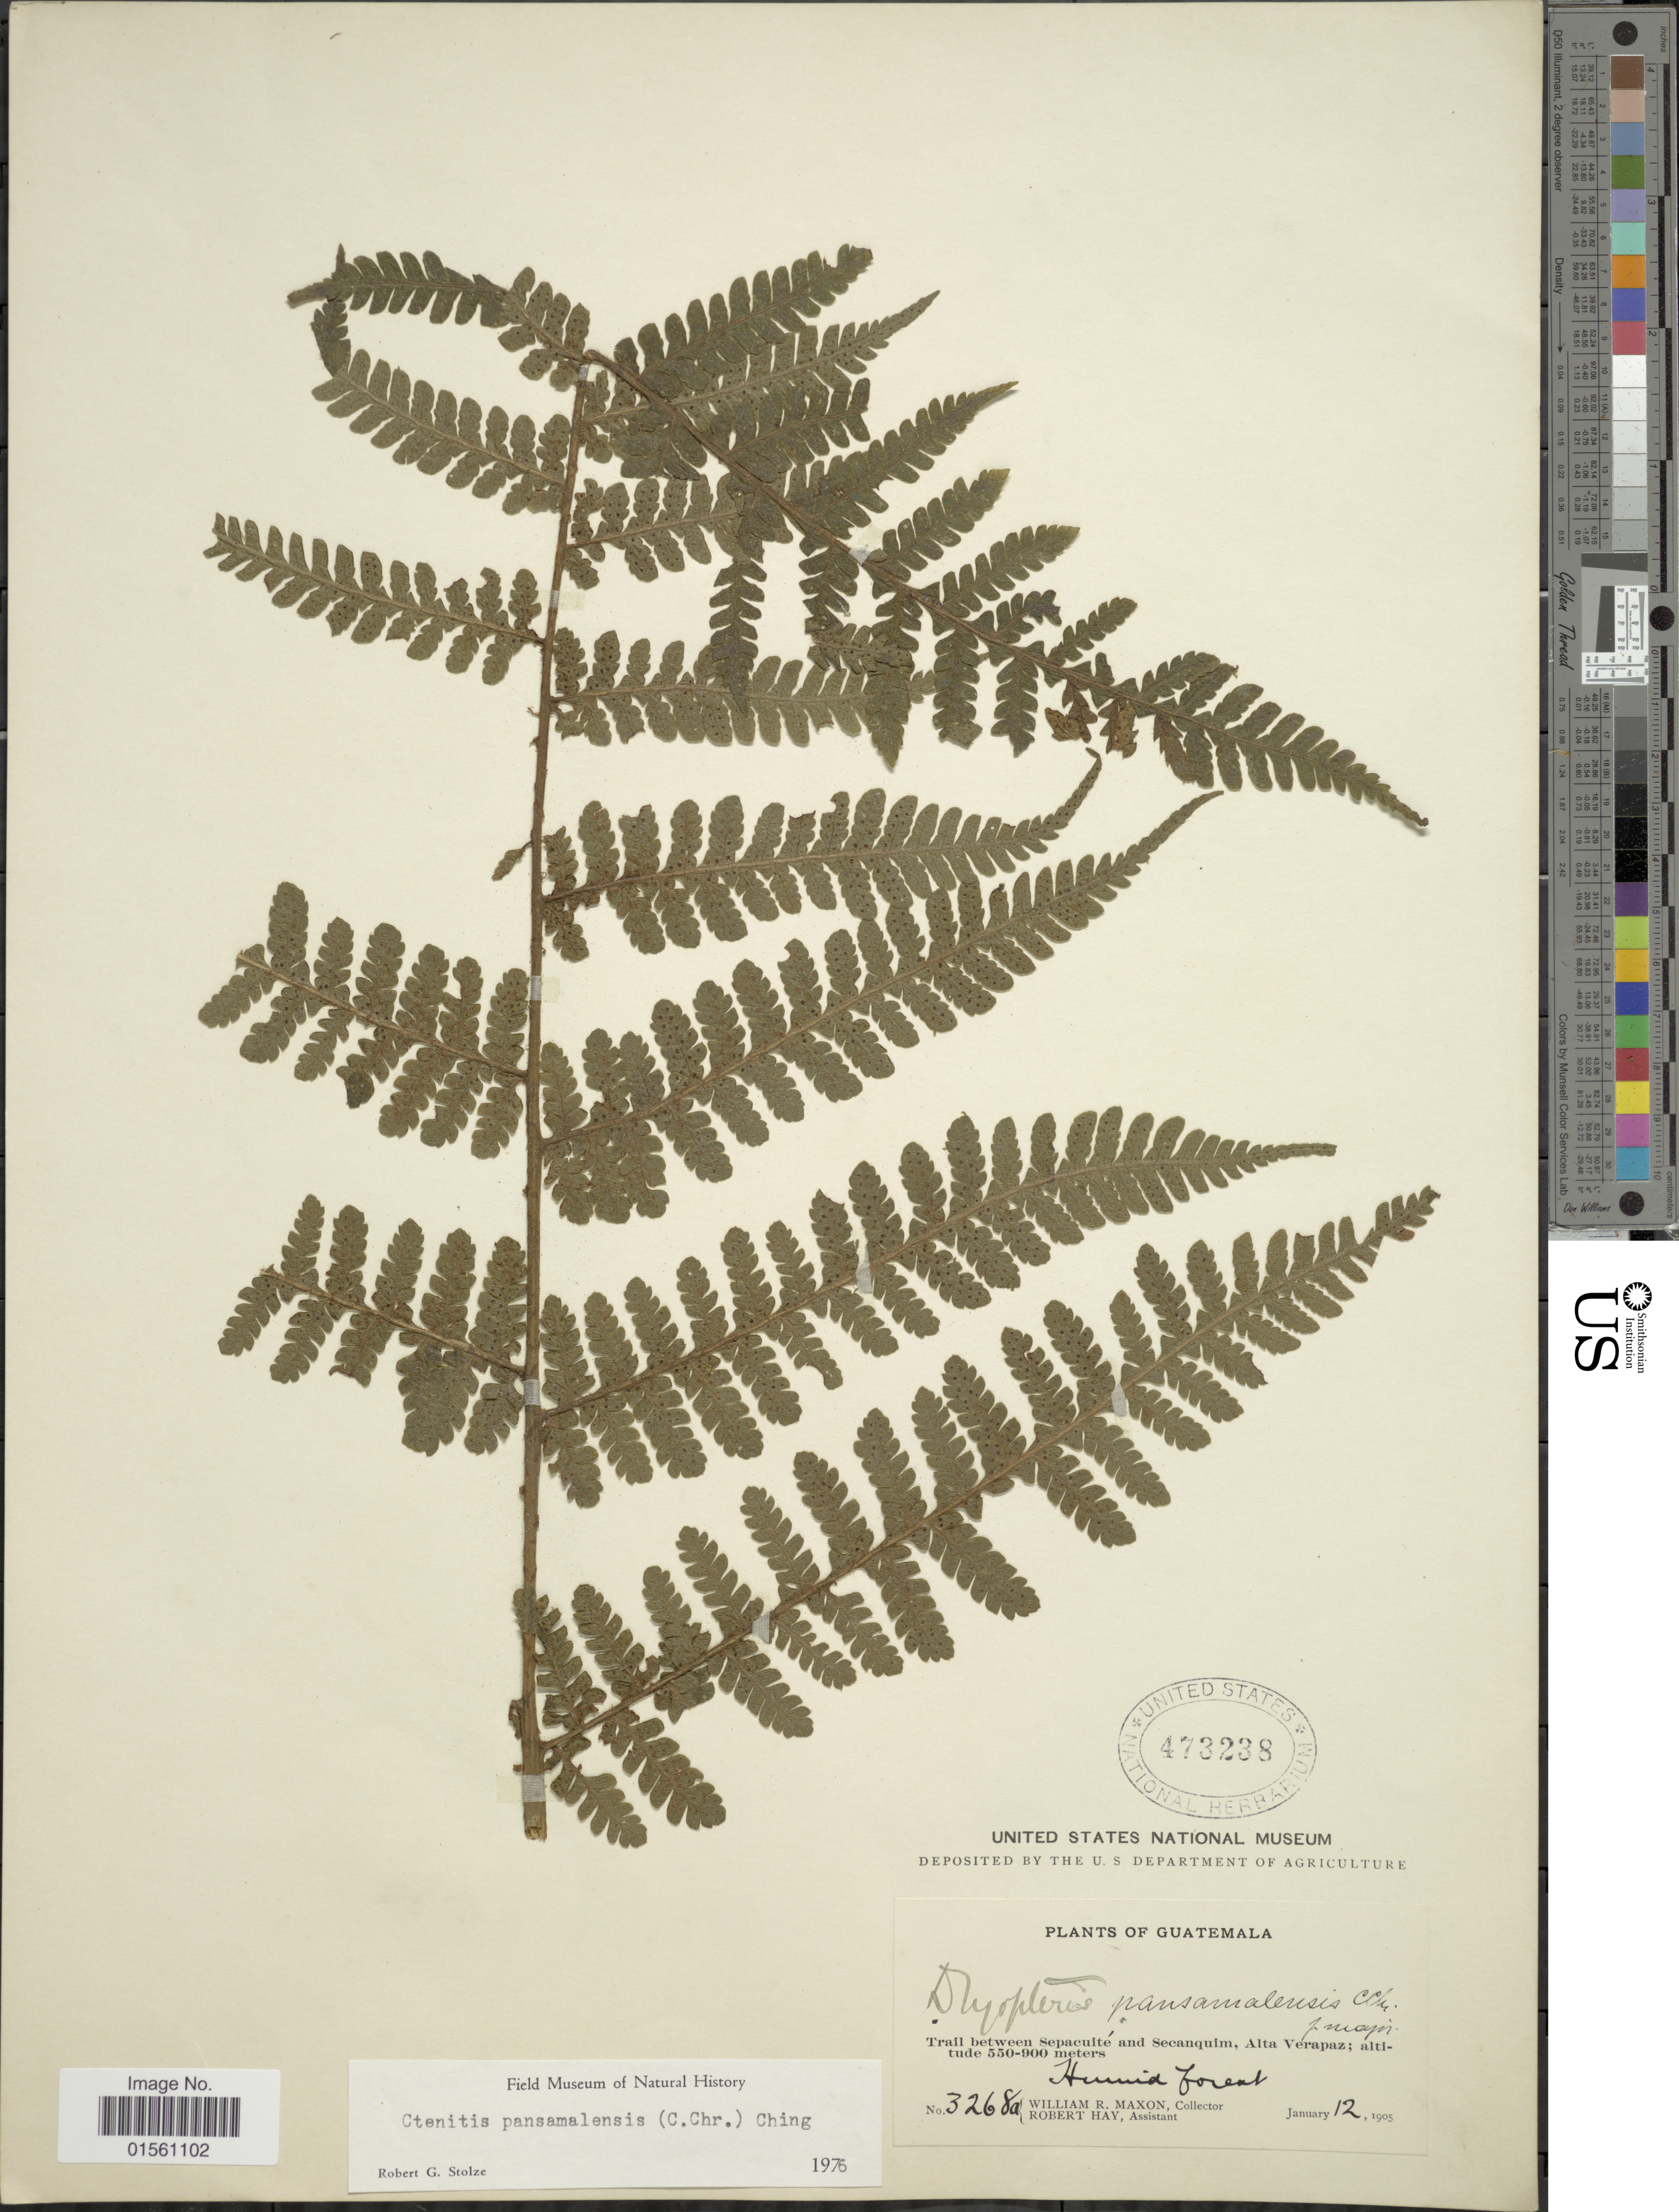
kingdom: Plantae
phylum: Tracheophyta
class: Polypodiopsida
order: Polypodiales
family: Dryopteridaceae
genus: Megalastrum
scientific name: Megalastrum pansamalense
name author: (C. Chr.) A.R. Sm. & R.C. Moran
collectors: W. R. Maxon & R. H. Hay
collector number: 3268a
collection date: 1905-01-12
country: Guatemala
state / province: Alta Verapaz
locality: Guatemala, trail between Sepacuite and Secanquim, Alta Verapaz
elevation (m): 550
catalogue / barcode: US 473238